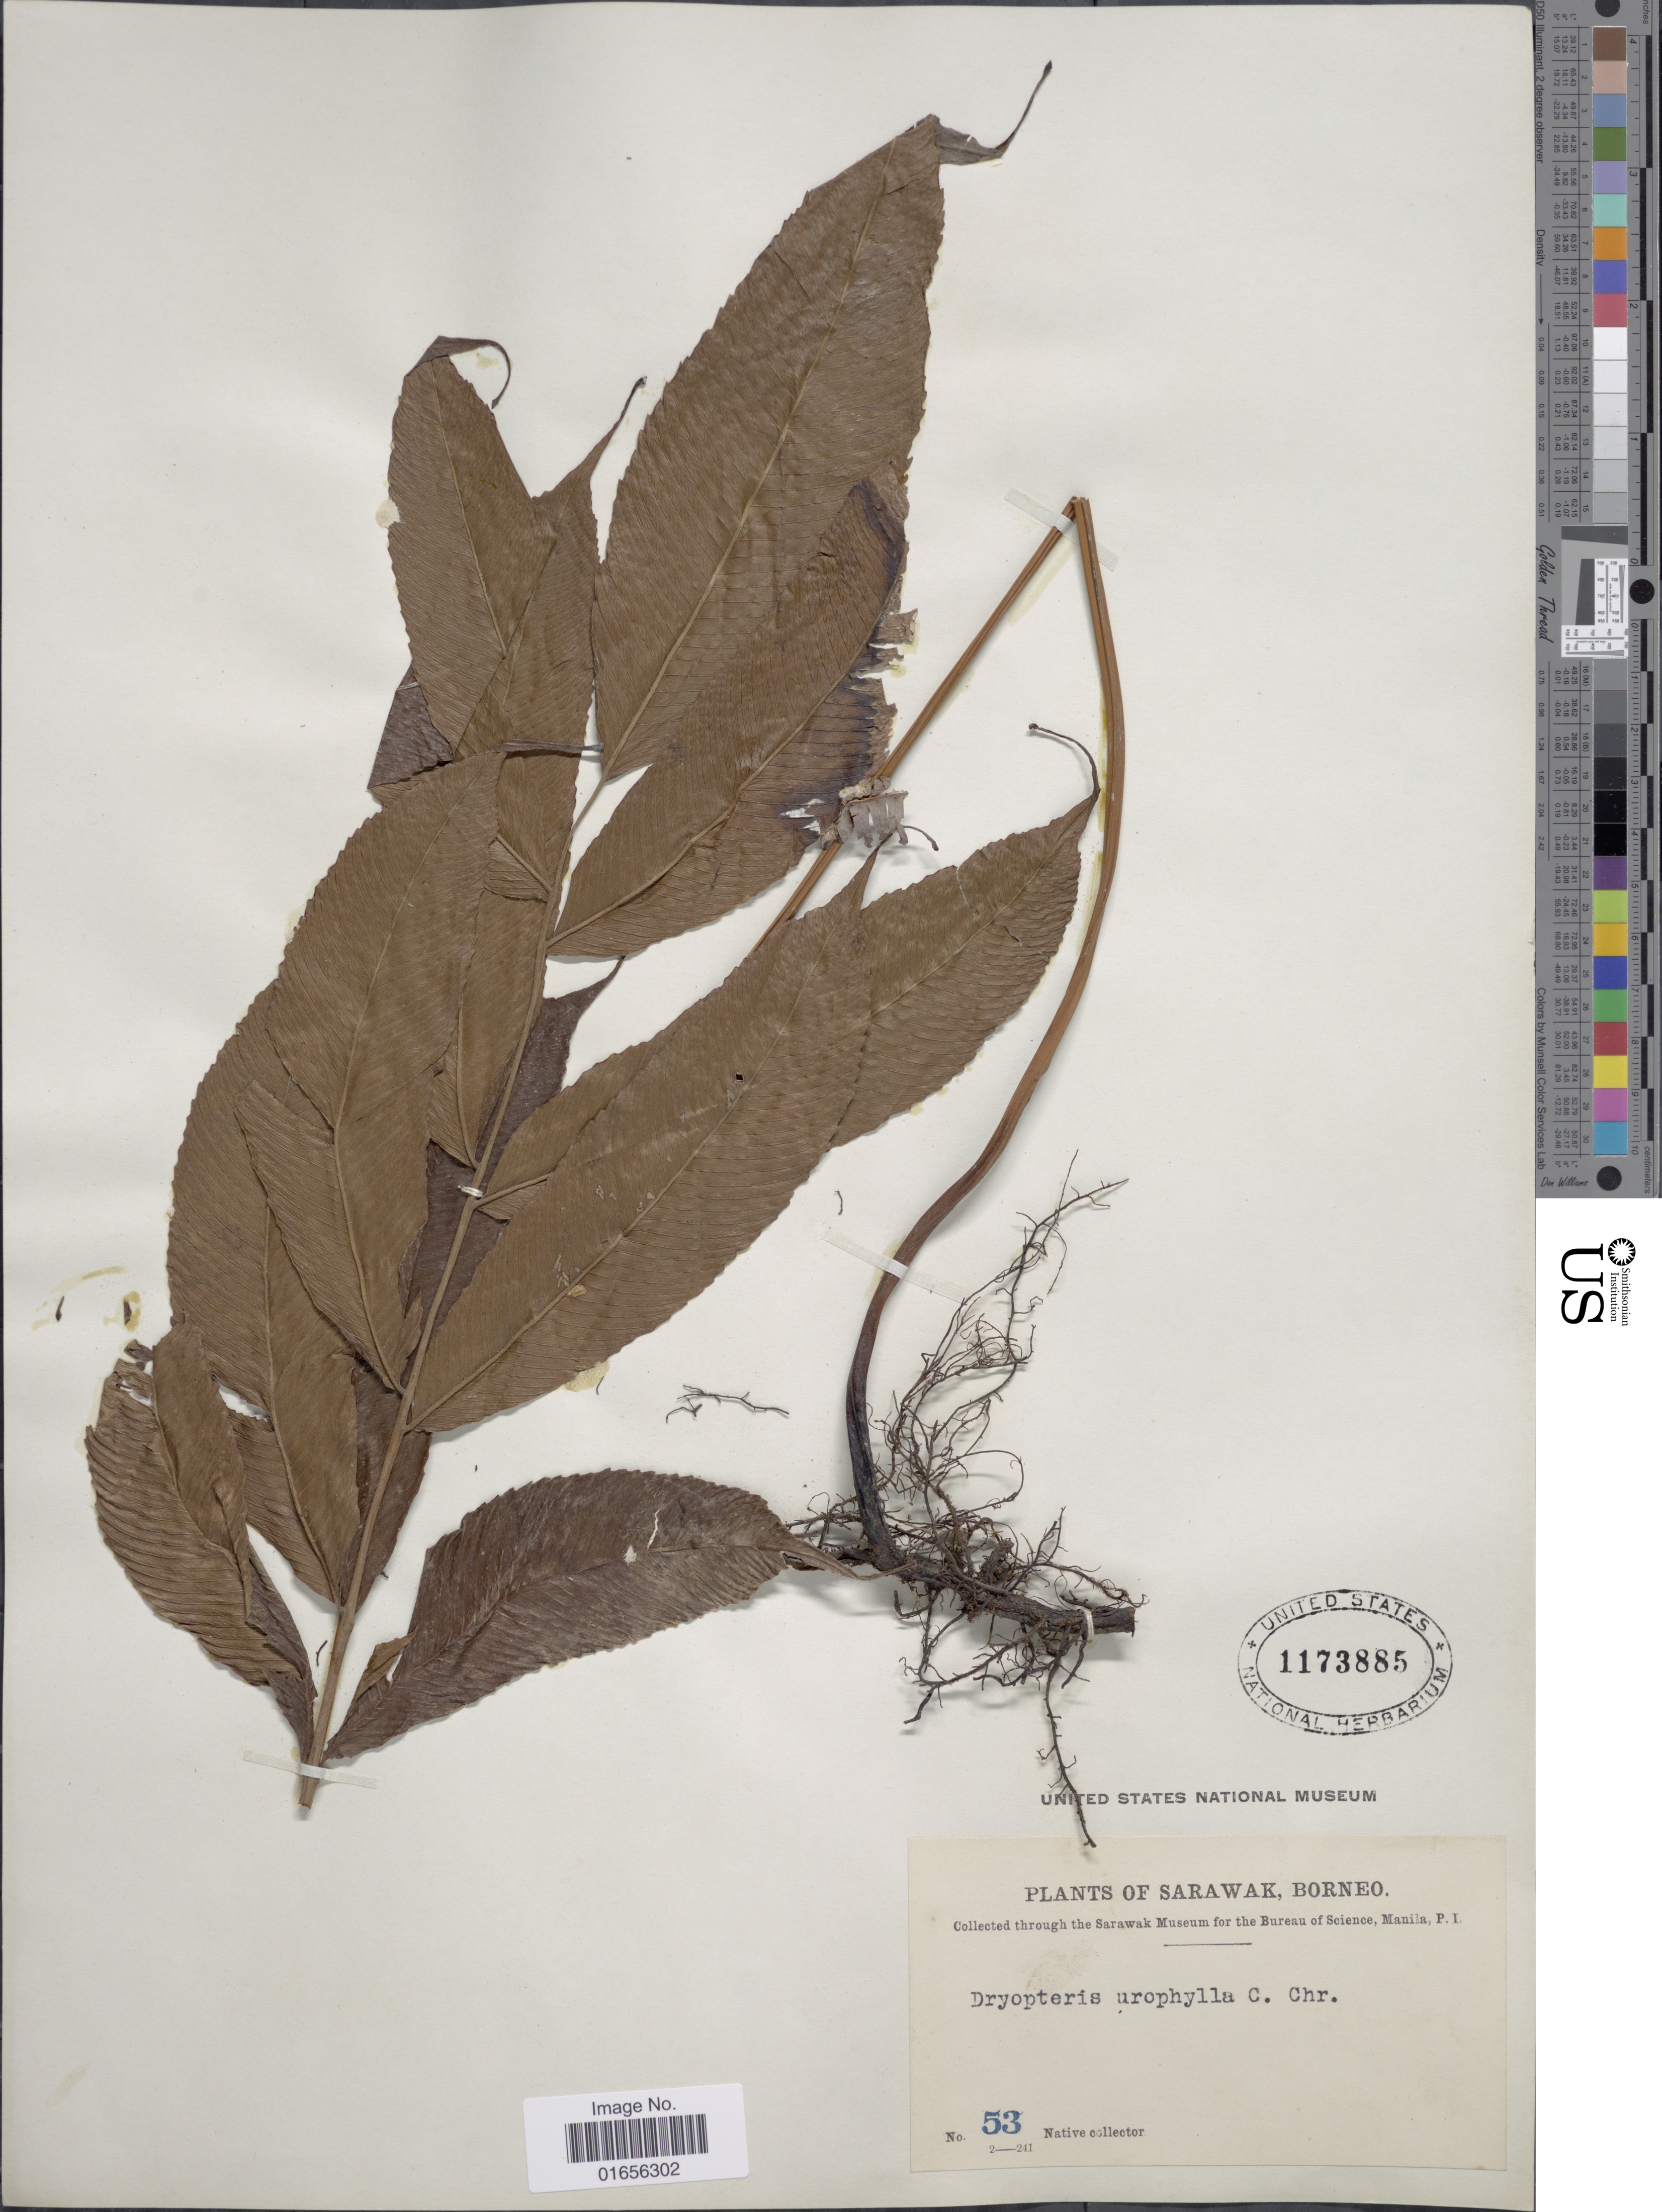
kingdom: Plantae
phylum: Tracheophyta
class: Polypodiopsida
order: Polypodiales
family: Thelypteridaceae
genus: Pronephrium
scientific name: Pronephrium nitidum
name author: Holttum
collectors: Native collector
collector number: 53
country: Malaysia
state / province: Sarawak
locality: Sarawak, Borneo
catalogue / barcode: US 1173885